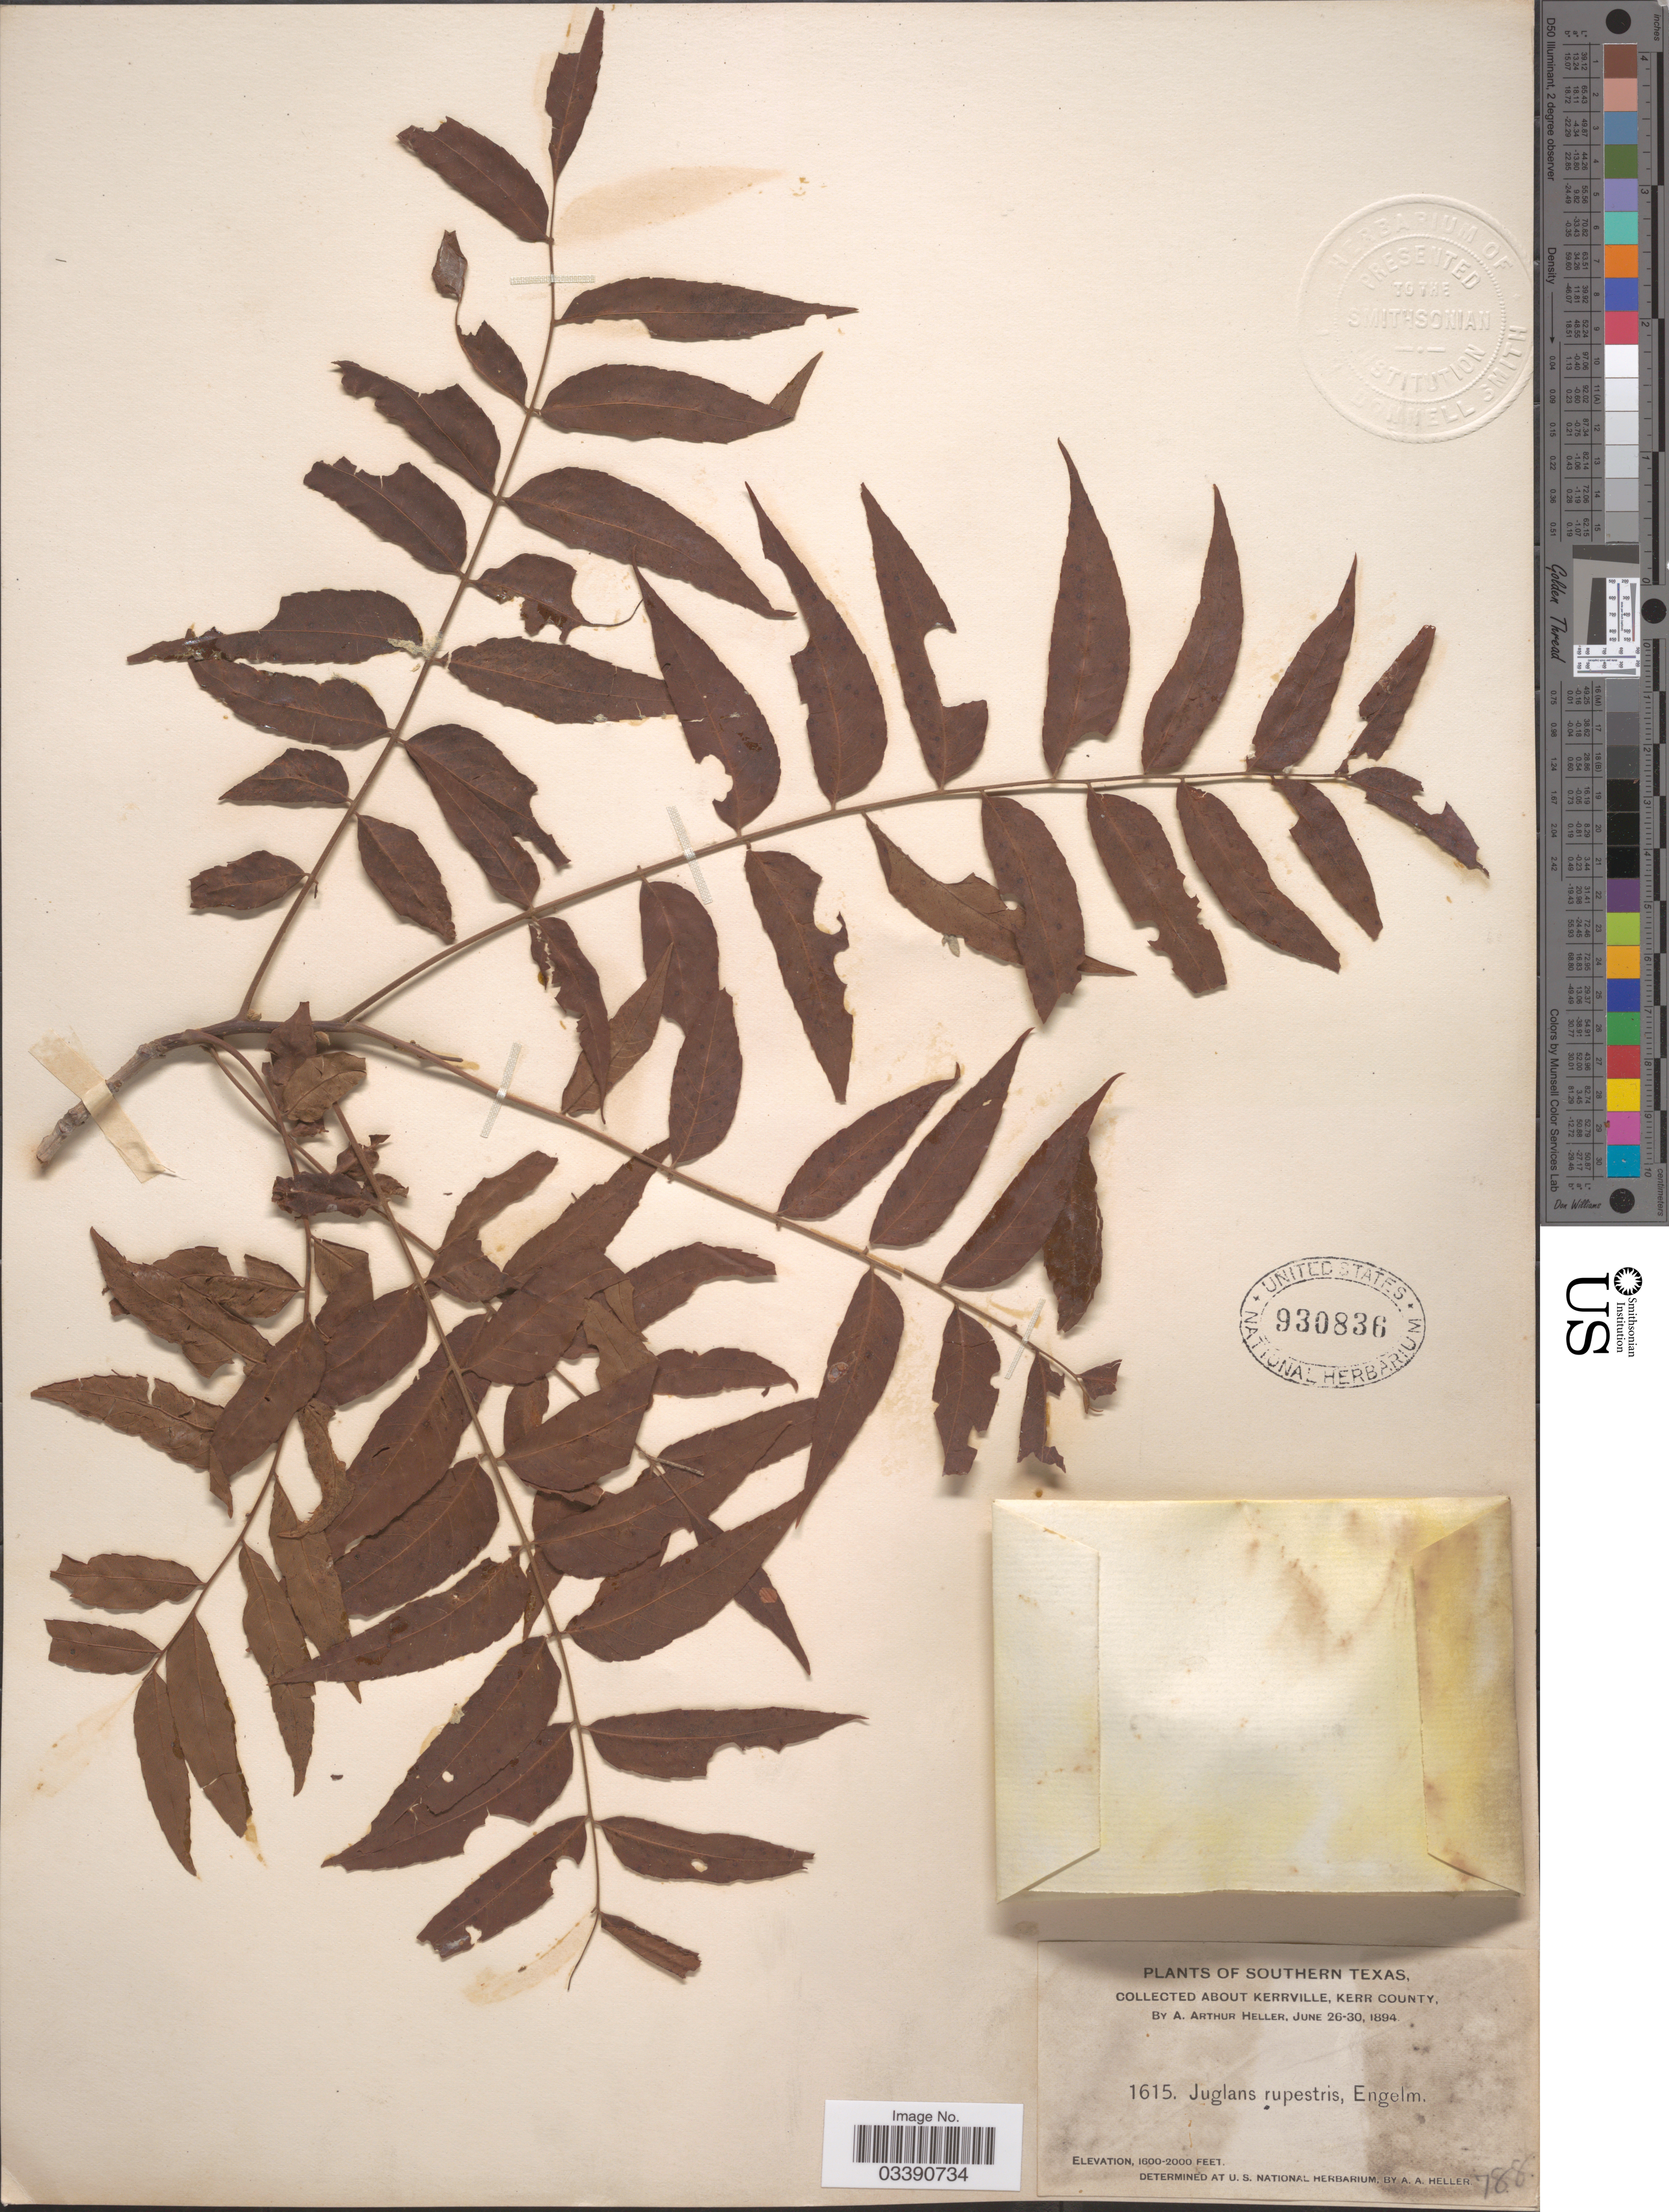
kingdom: Plantae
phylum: Tracheophyta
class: Magnoliopsida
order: Fagales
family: Juglandaceae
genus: Juglans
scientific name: Juglans microcarpa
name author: Berland. in Berland. & Chovell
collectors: A. A. Heller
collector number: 1615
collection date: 1894-06-26/1894-06-30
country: United States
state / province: Texas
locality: Southern Texas. About Kerrville, Kerr County.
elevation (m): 488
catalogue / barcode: US 930836